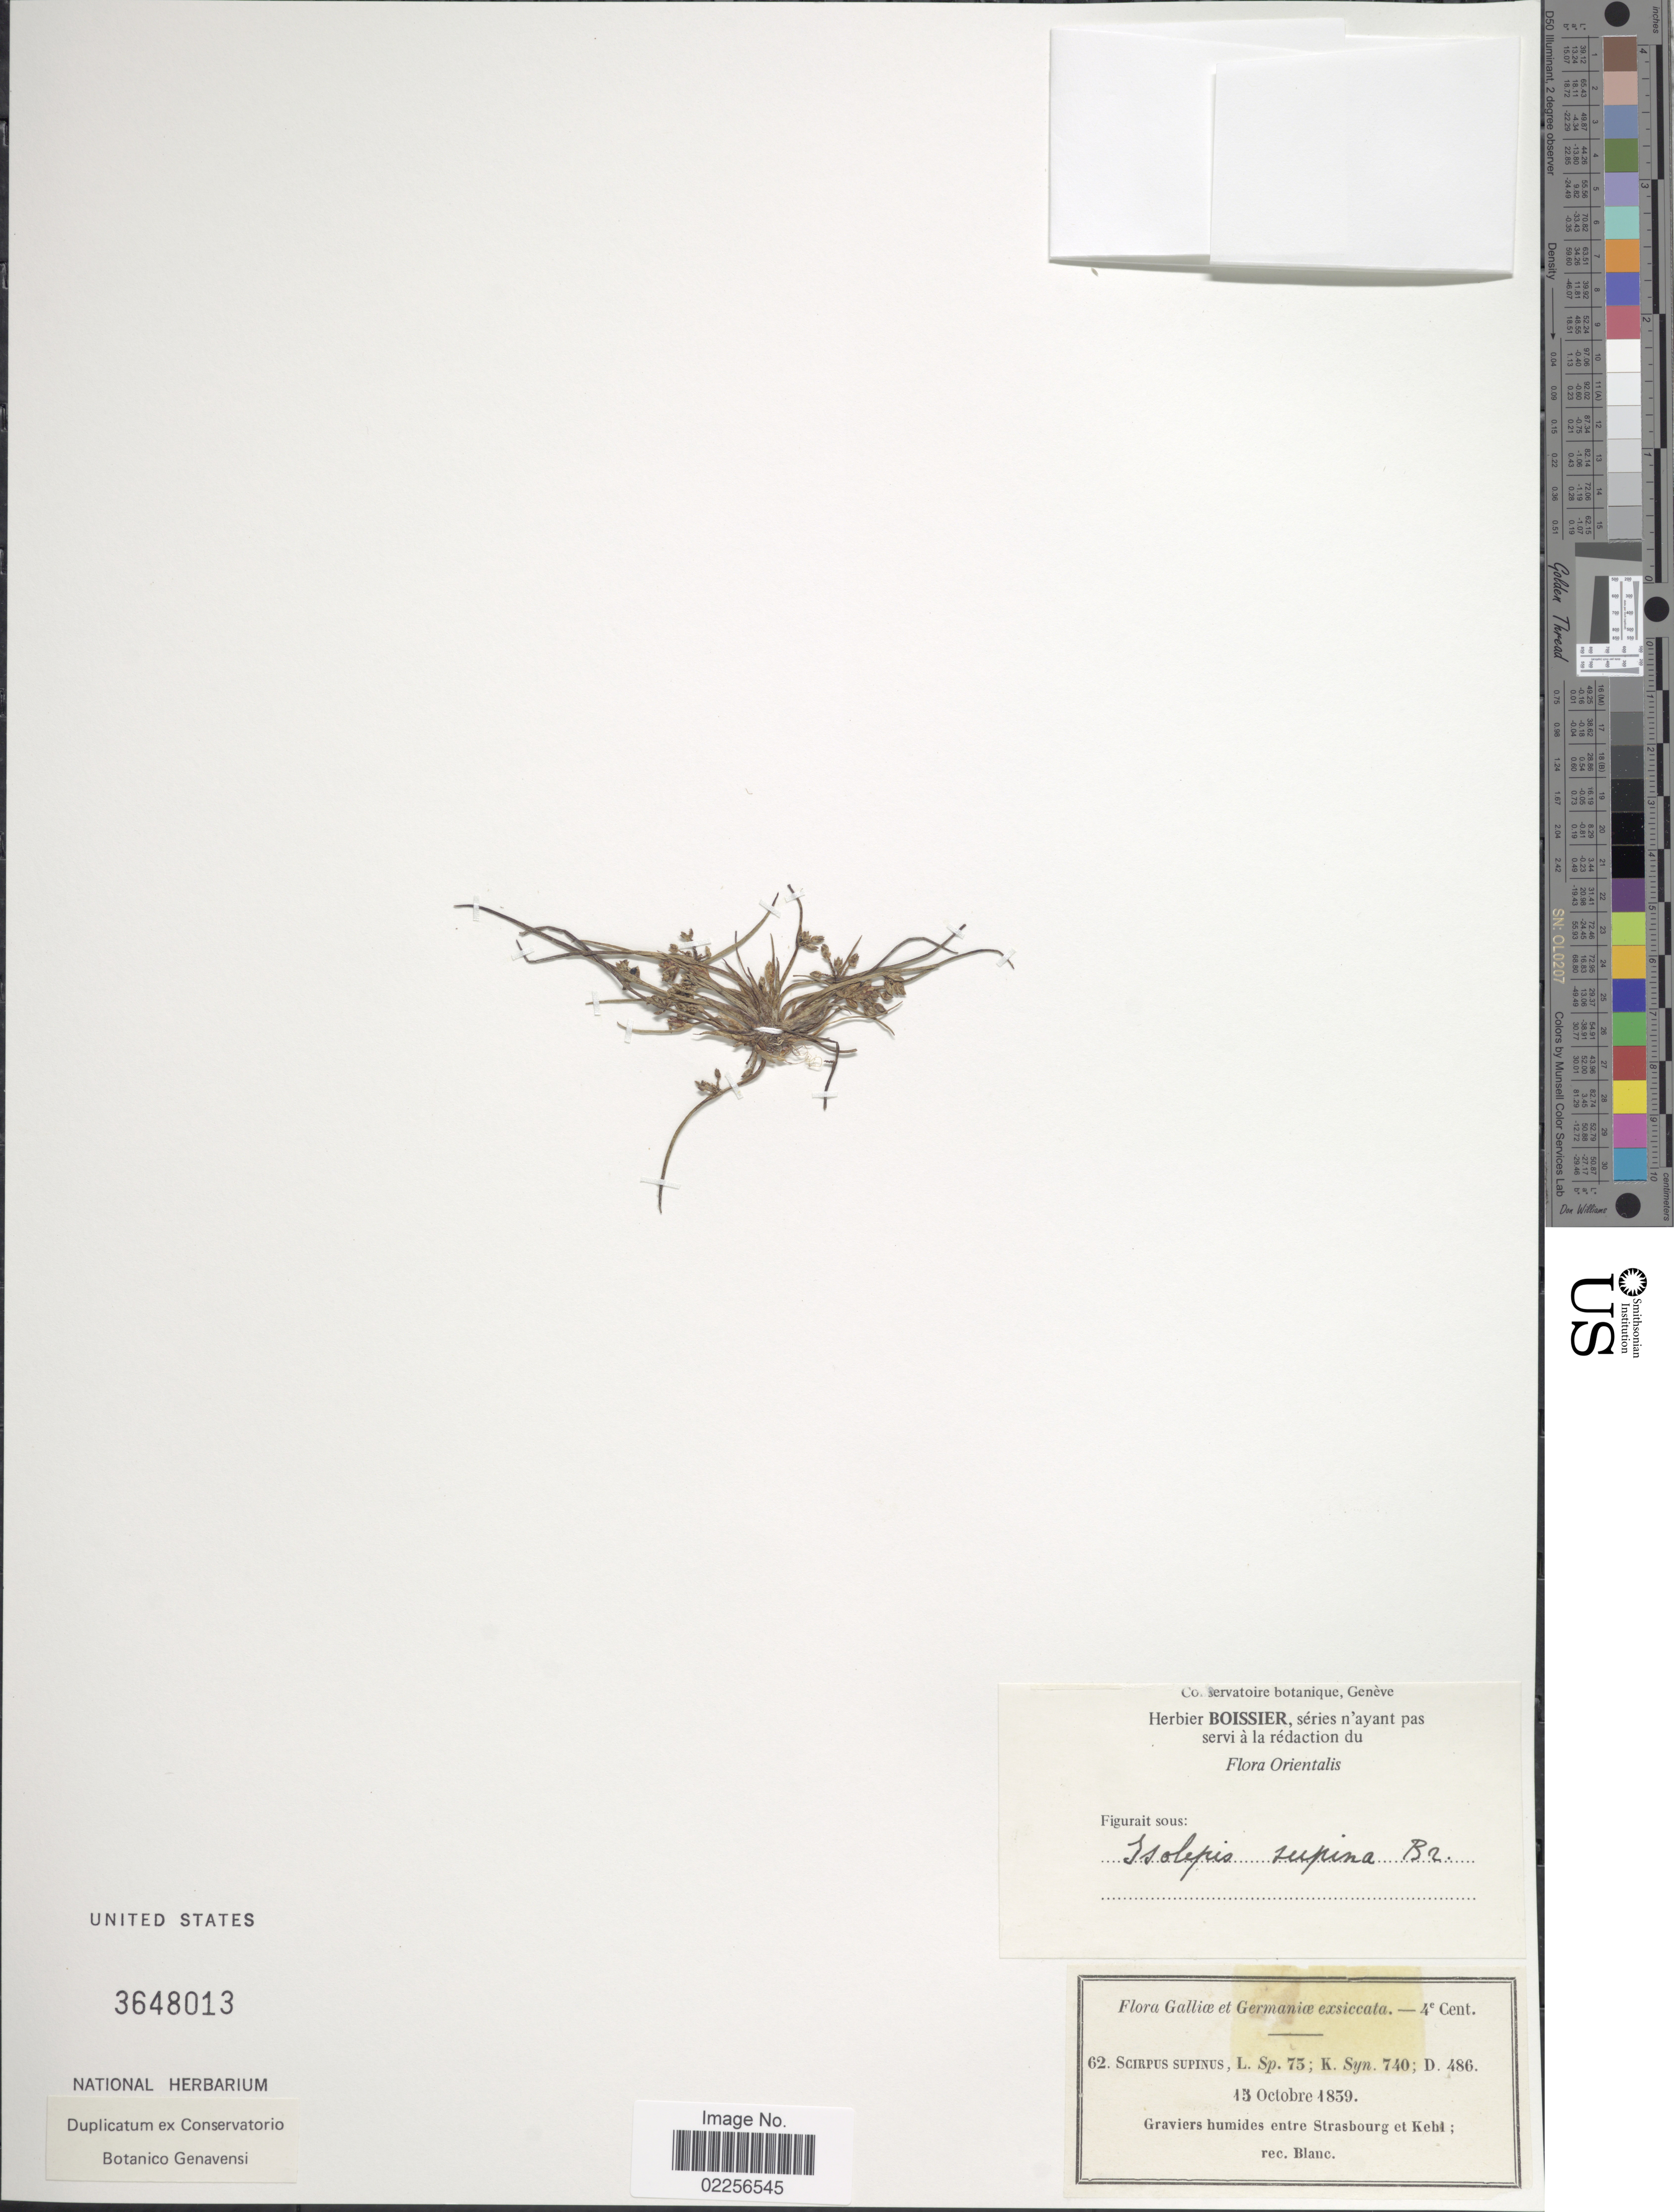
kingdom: Plantae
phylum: Tracheophyta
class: Liliopsida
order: Poales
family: Cyperaceae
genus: Schoenoplectus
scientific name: Schoenoplectus supinus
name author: (L.) Palla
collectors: Blanc.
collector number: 62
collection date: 1859-10-15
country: Germany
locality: Orientalis, Galliae et Germaniae, entre Strasbourg et Kehl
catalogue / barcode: US 3648013